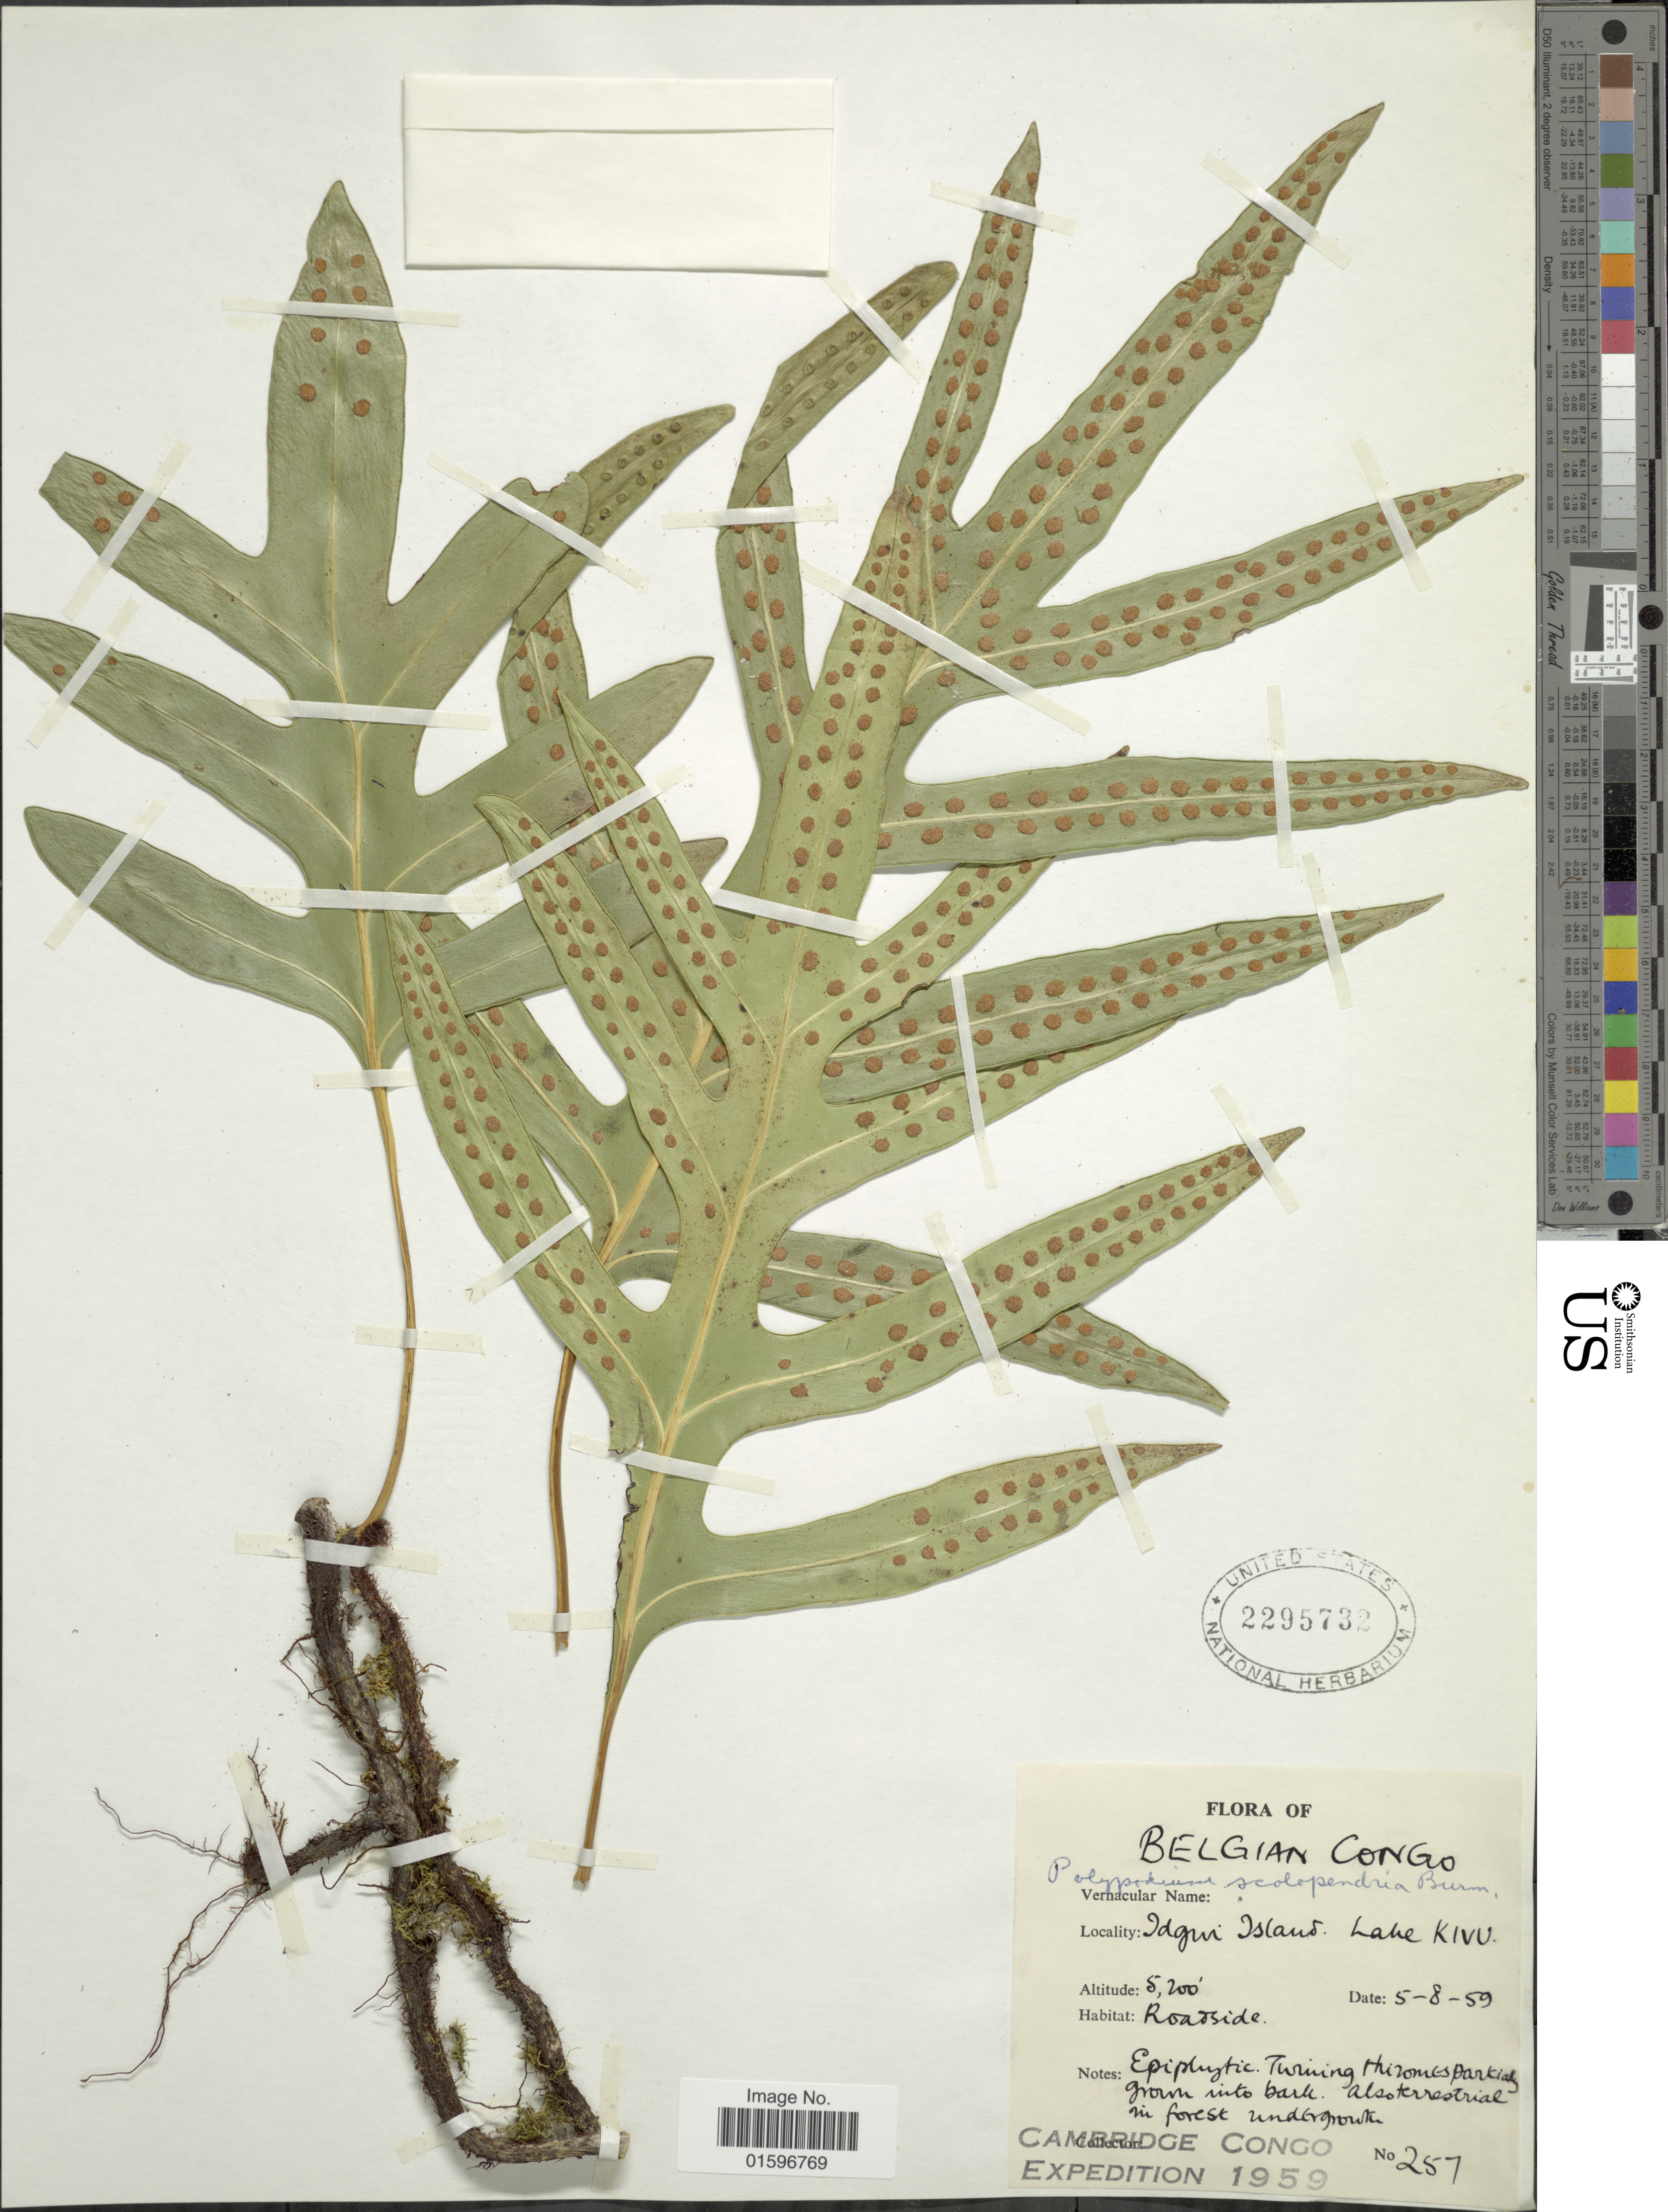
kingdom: Plantae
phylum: Tracheophyta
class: Polypodiopsida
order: Polypodiales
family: Polypodiaceae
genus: Polypodium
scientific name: Polypodium scolopendria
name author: Burm. f.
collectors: Cambridge Congo Expedition 1959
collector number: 257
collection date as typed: Transcribed d/m/y: 5/8/59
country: Congo, Democratic Republic of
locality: Belgian Congo, Idgui Island Lake Kivu, Roadside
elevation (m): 1585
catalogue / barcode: US 2295732